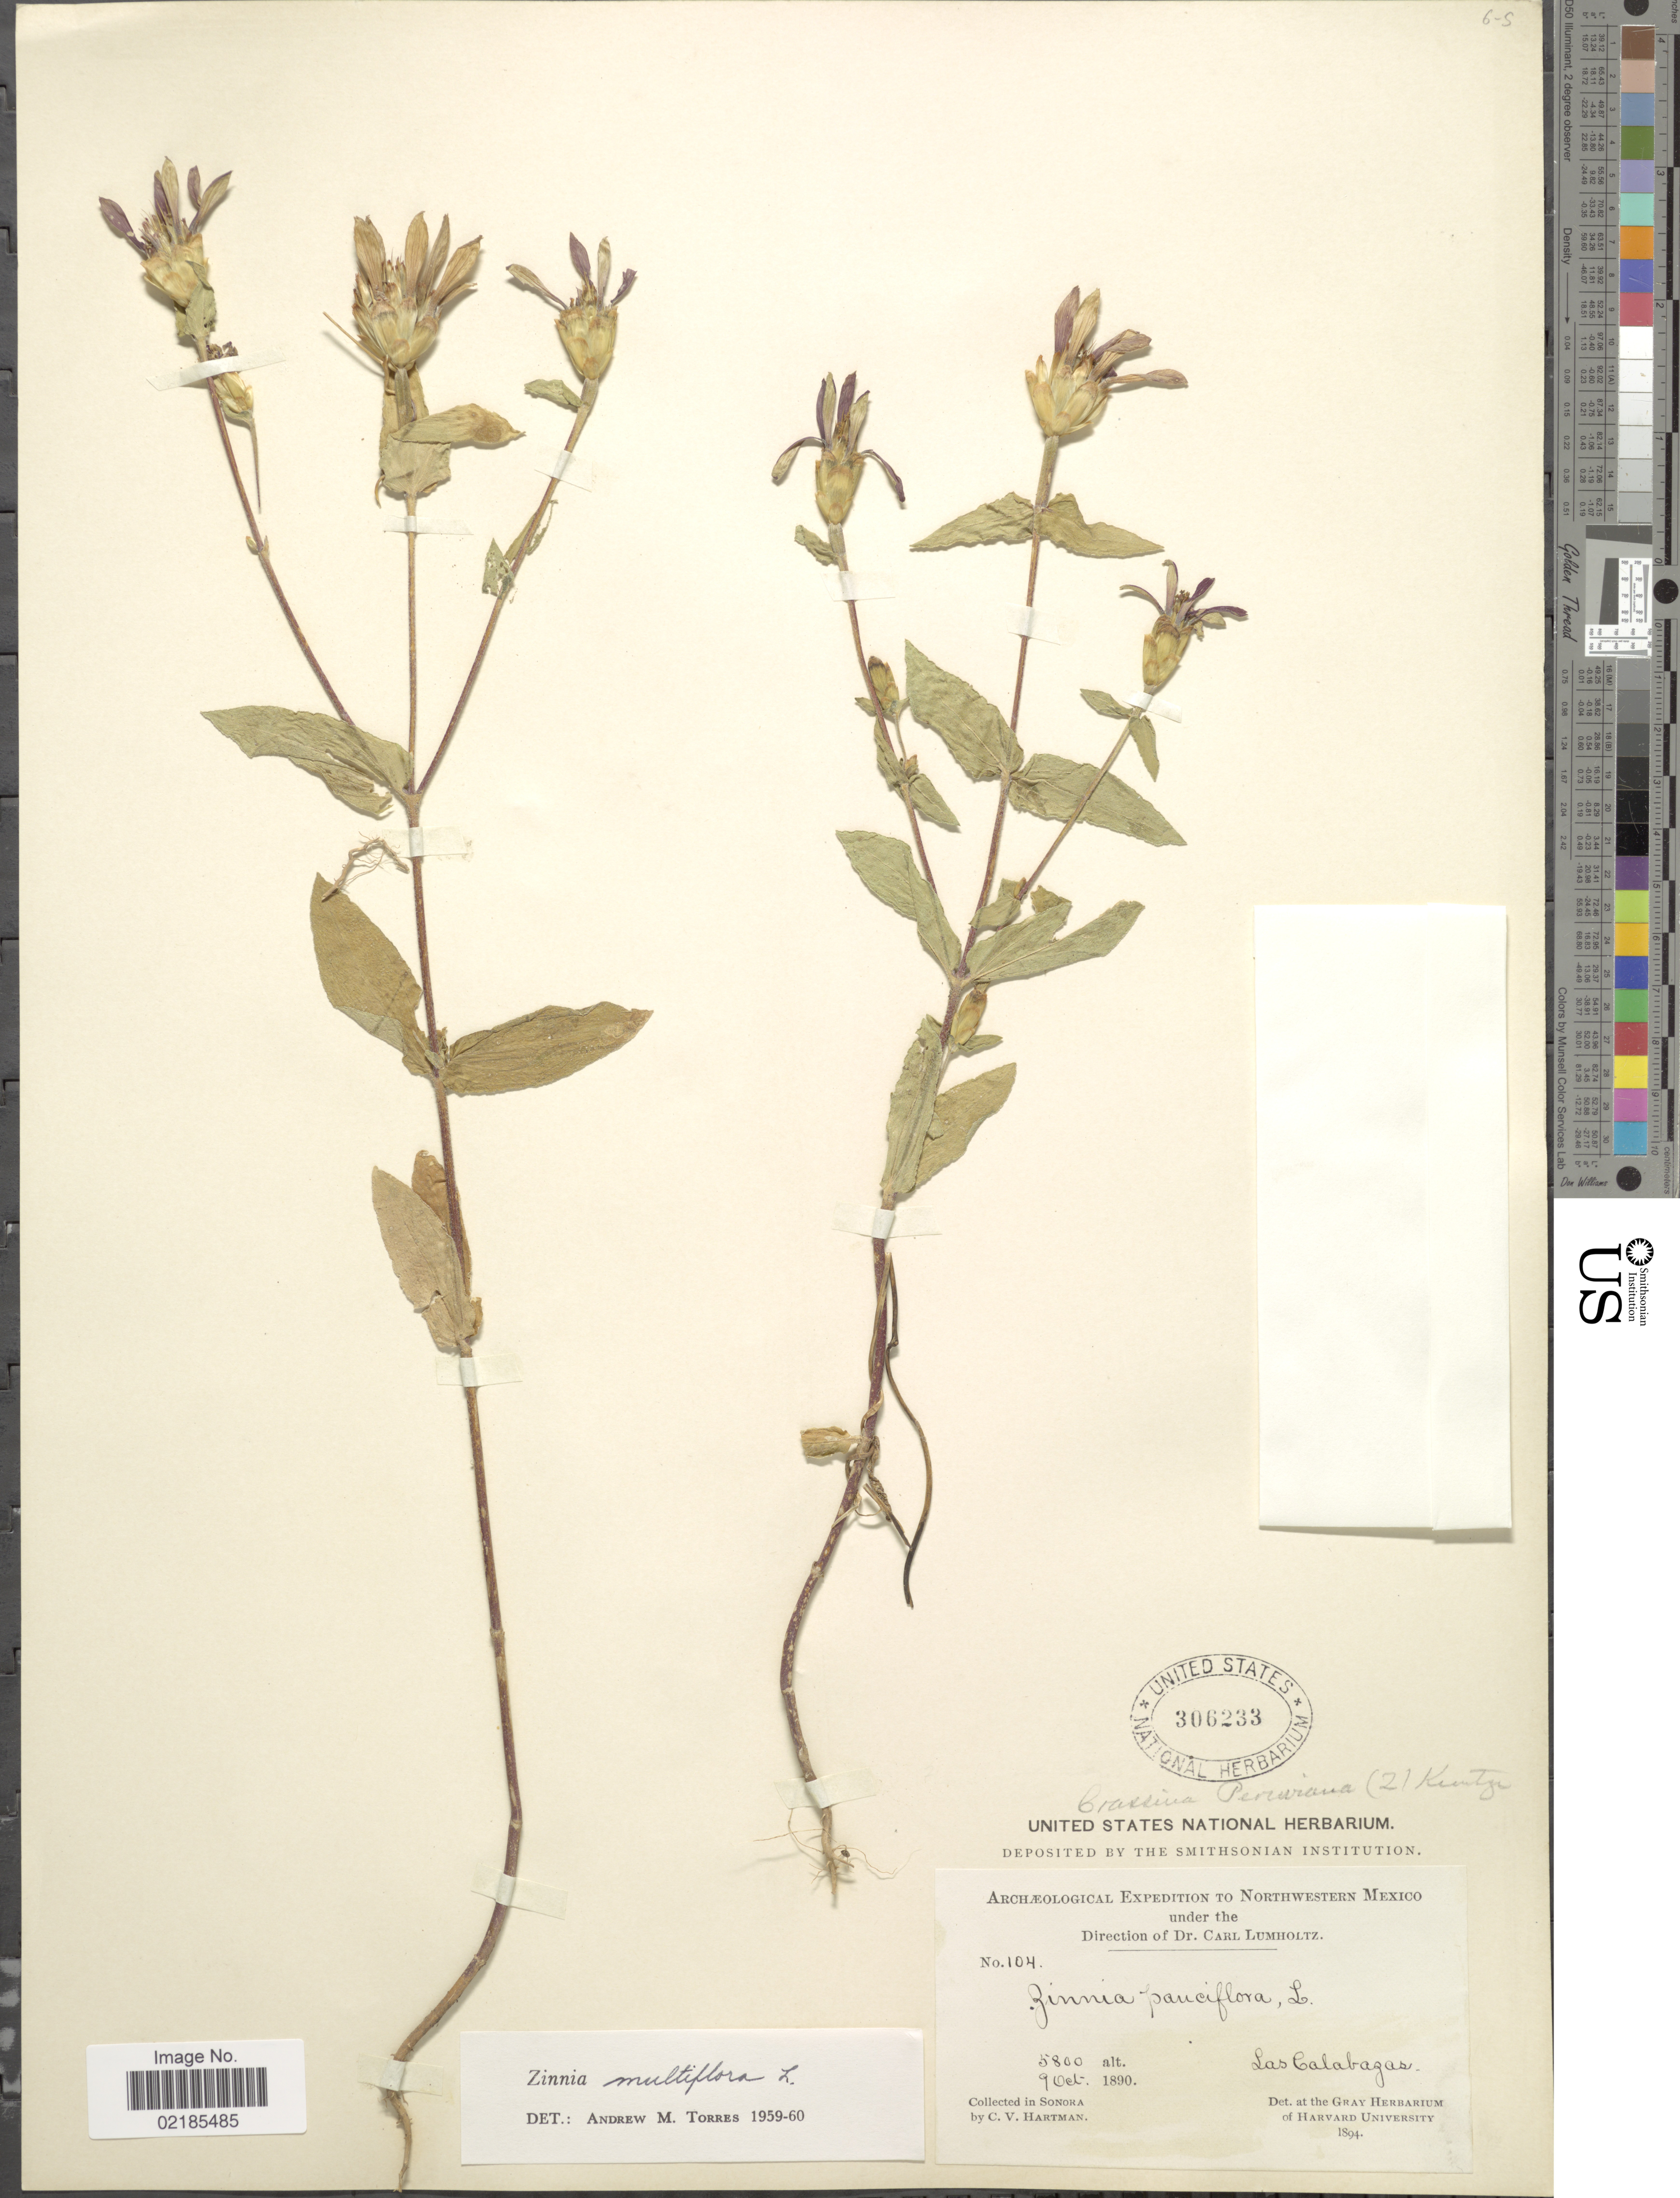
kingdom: Plantae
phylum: Tracheophyta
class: Magnoliopsida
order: Asterales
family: Asteraceae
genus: Zinnia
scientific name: Zinnia peruviana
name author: (L.) L.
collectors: C. V. Hartman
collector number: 104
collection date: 1890-10-09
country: Mexico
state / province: Sonora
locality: Northwestern Mexico, Las Calabazas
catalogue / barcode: US 306233